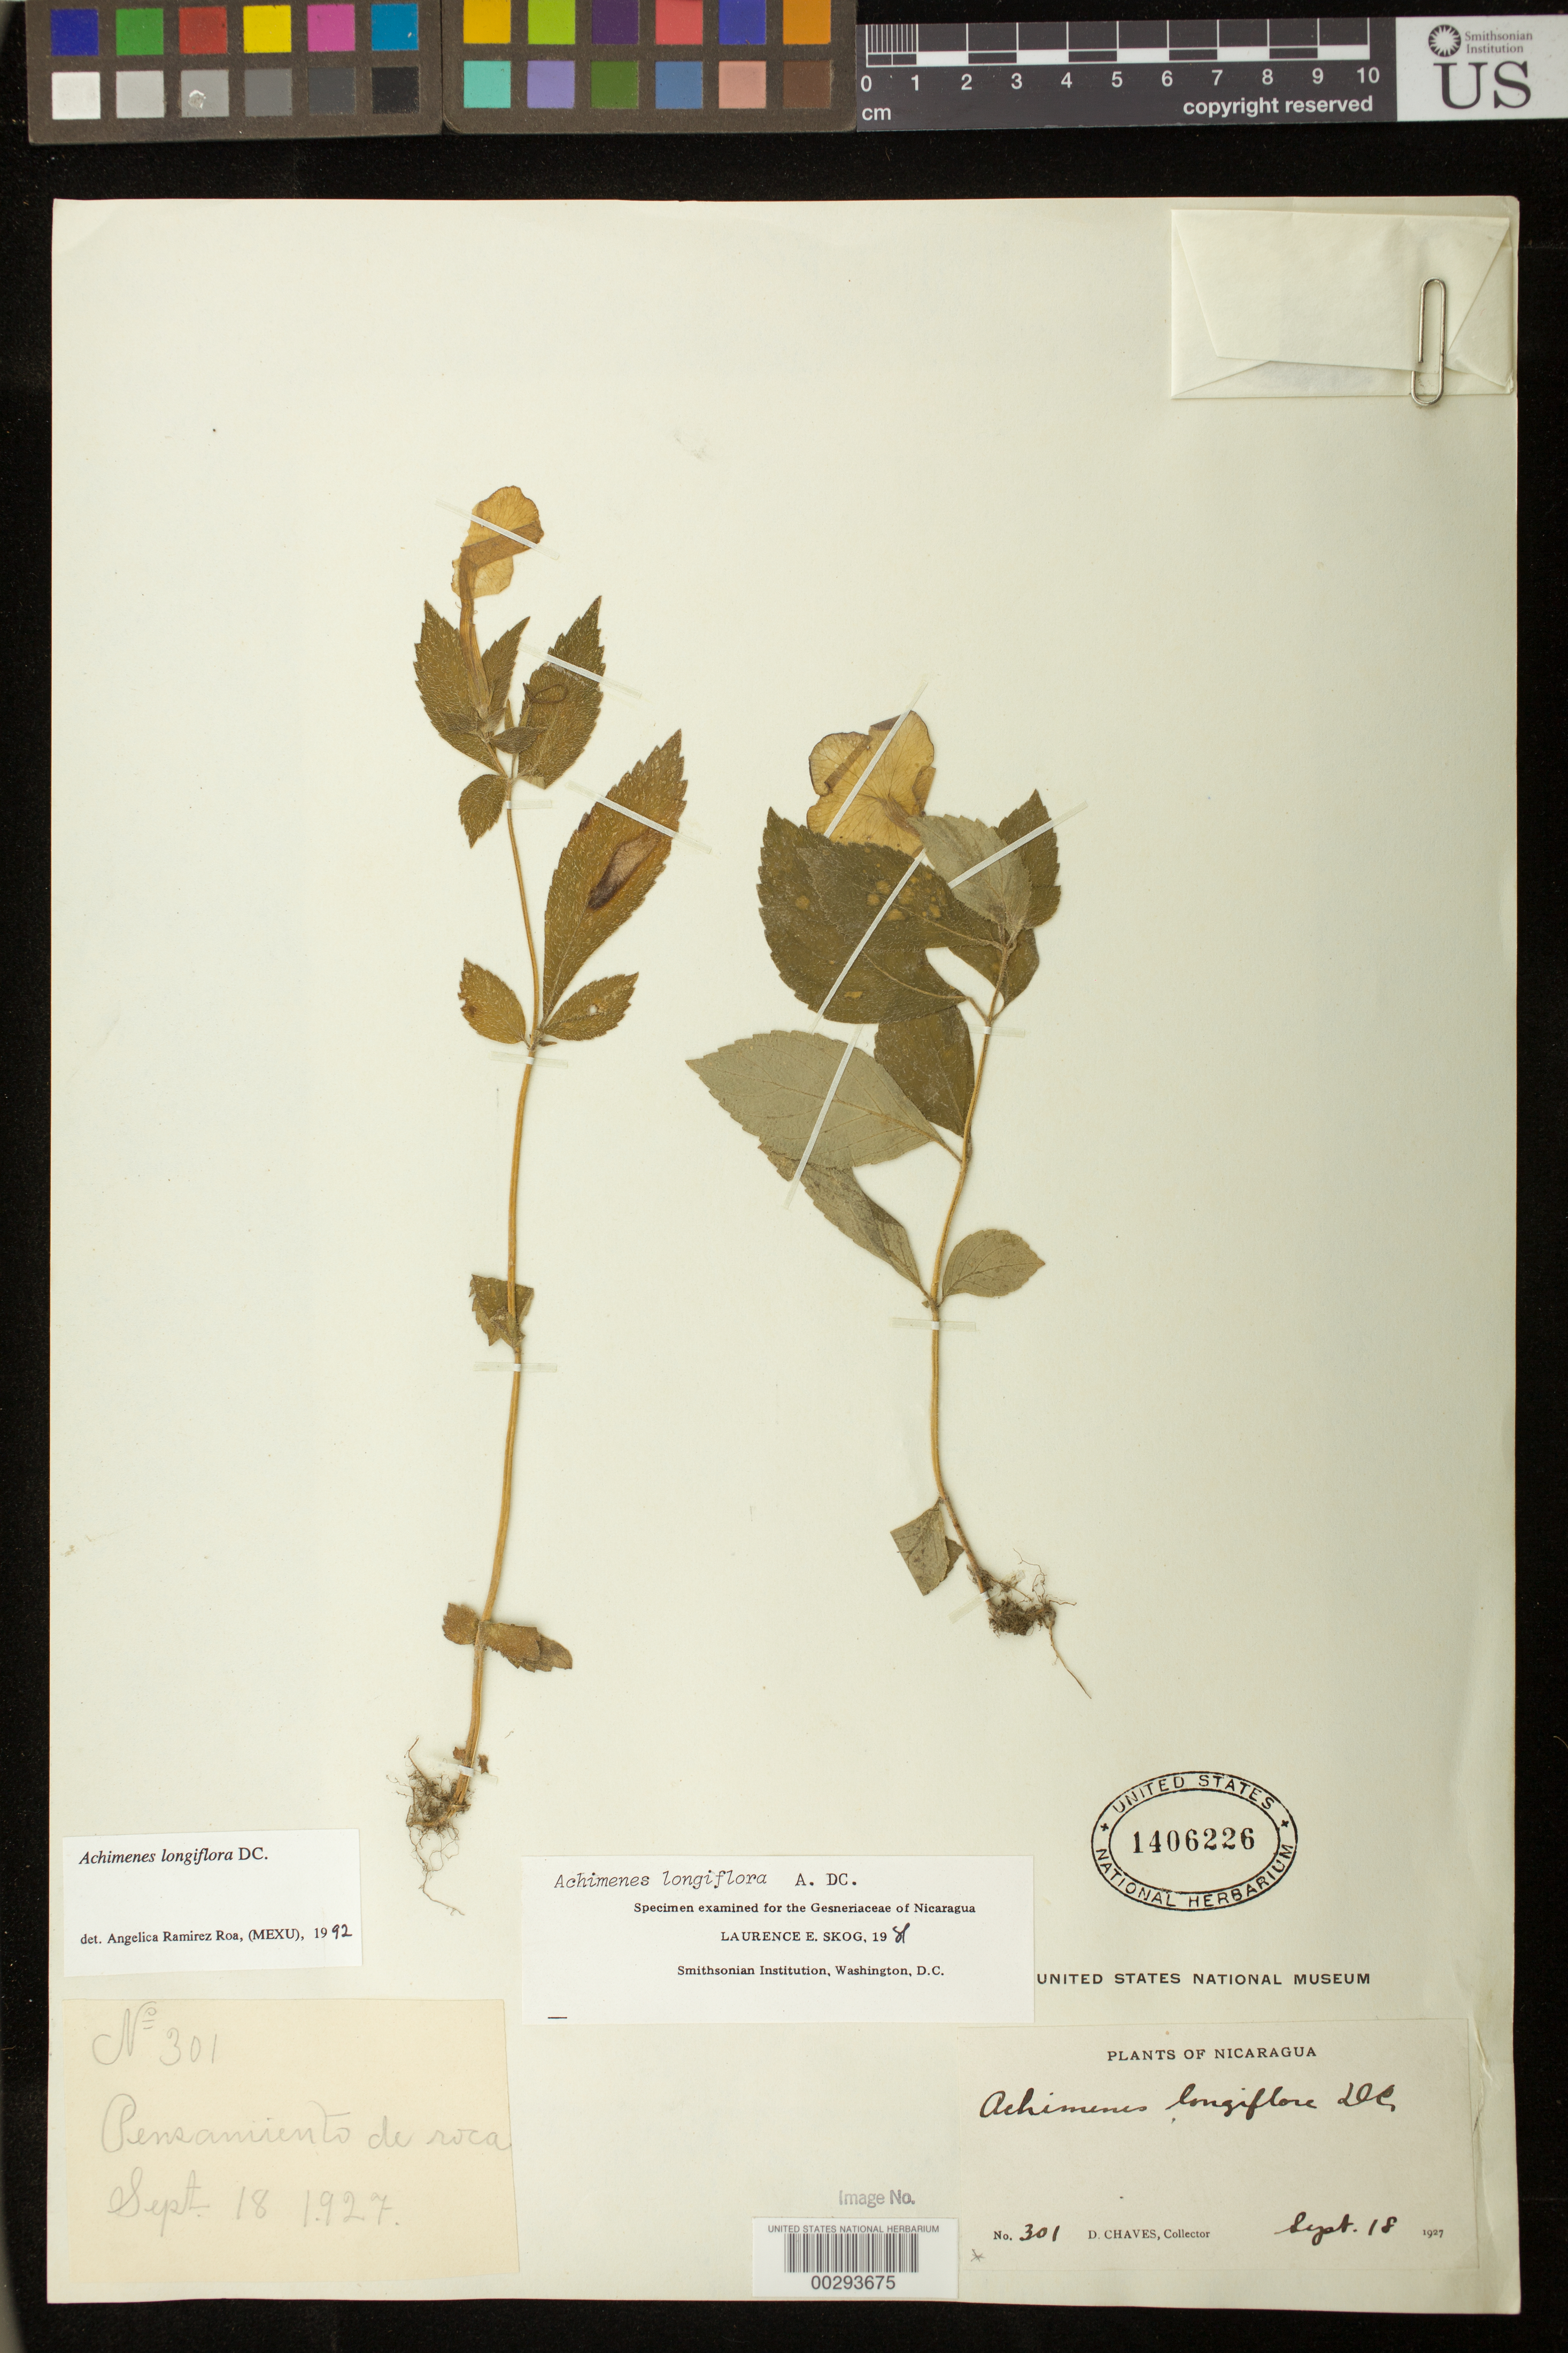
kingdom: Plantae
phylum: Tracheophyta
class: Magnoliopsida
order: Lamiales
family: Gesneriaceae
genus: Achimenes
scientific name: Achimenes longiflora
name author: DC.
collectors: D. Chaves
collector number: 301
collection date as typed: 18 Sep 1927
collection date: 1927-09-18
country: Nicaragua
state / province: Managua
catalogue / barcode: US 1406226